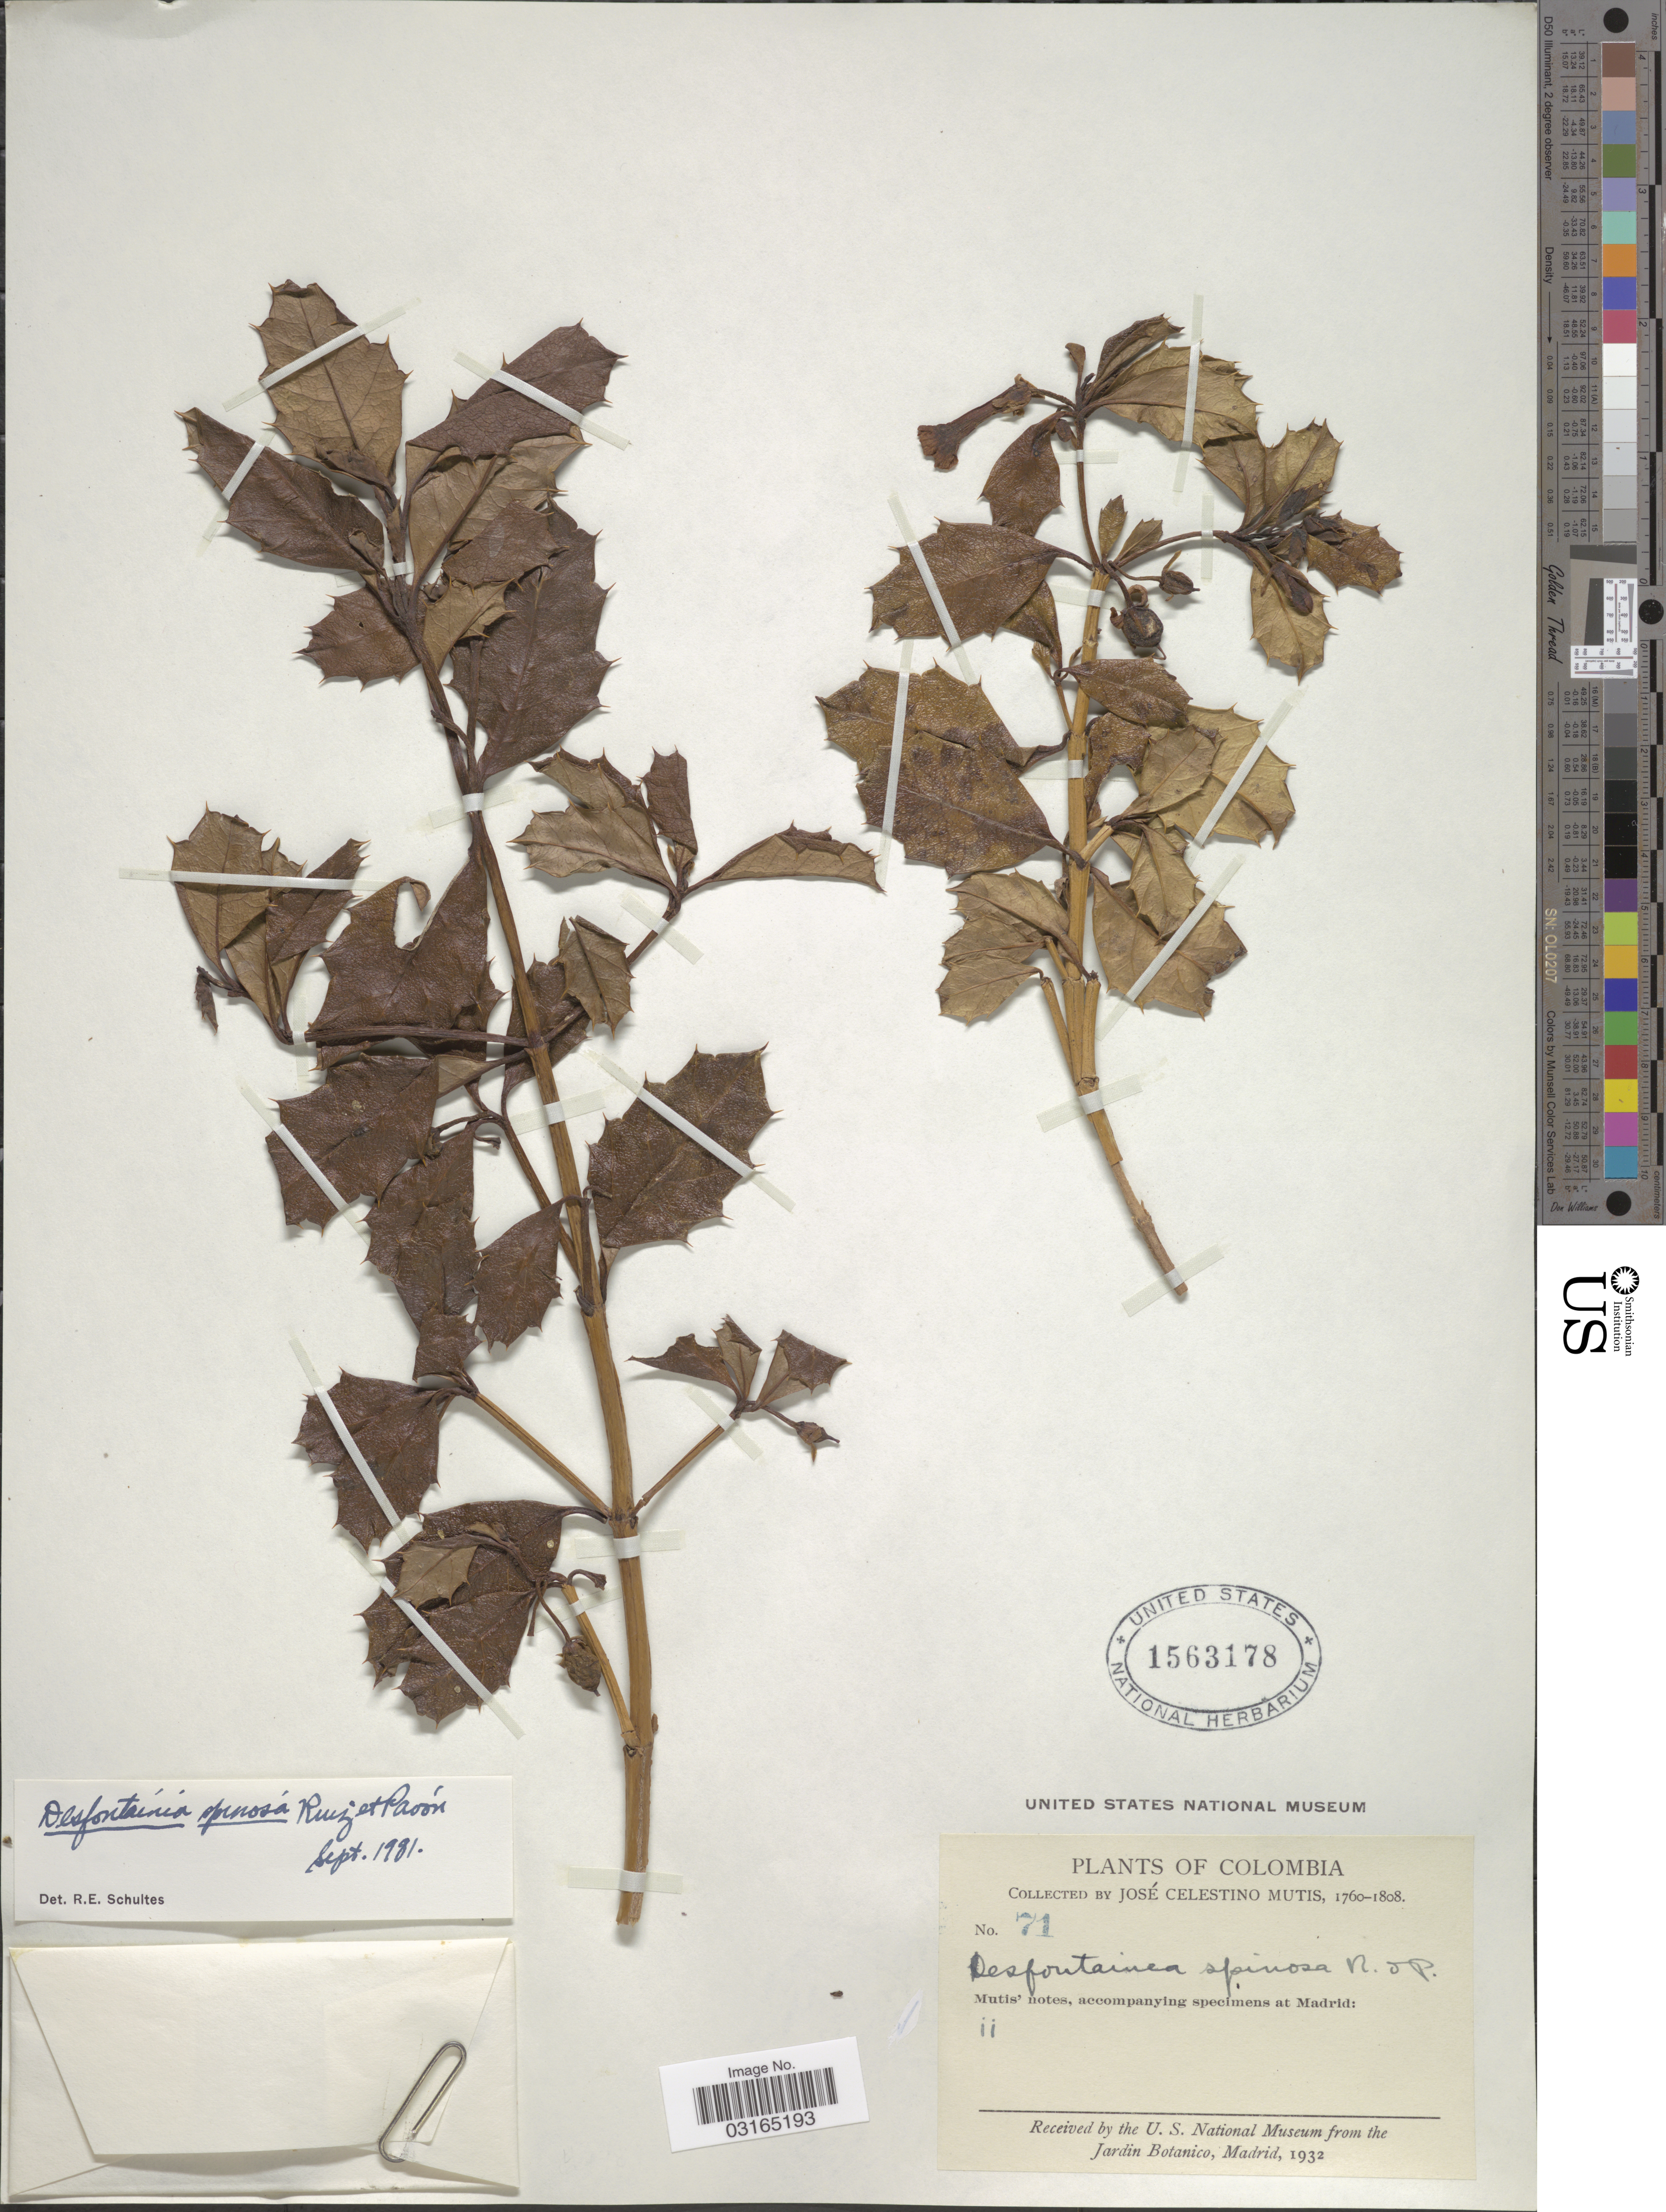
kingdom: Plantae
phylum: Tracheophyta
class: Magnoliopsida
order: Bruniales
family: Columelliaceae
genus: Desfontainia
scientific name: Desfontainia spinosa var. spinosa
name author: Ruiz & Pav.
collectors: J. C. B. Mutis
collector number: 71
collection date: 1760/1808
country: Colombia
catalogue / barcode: US 1563178